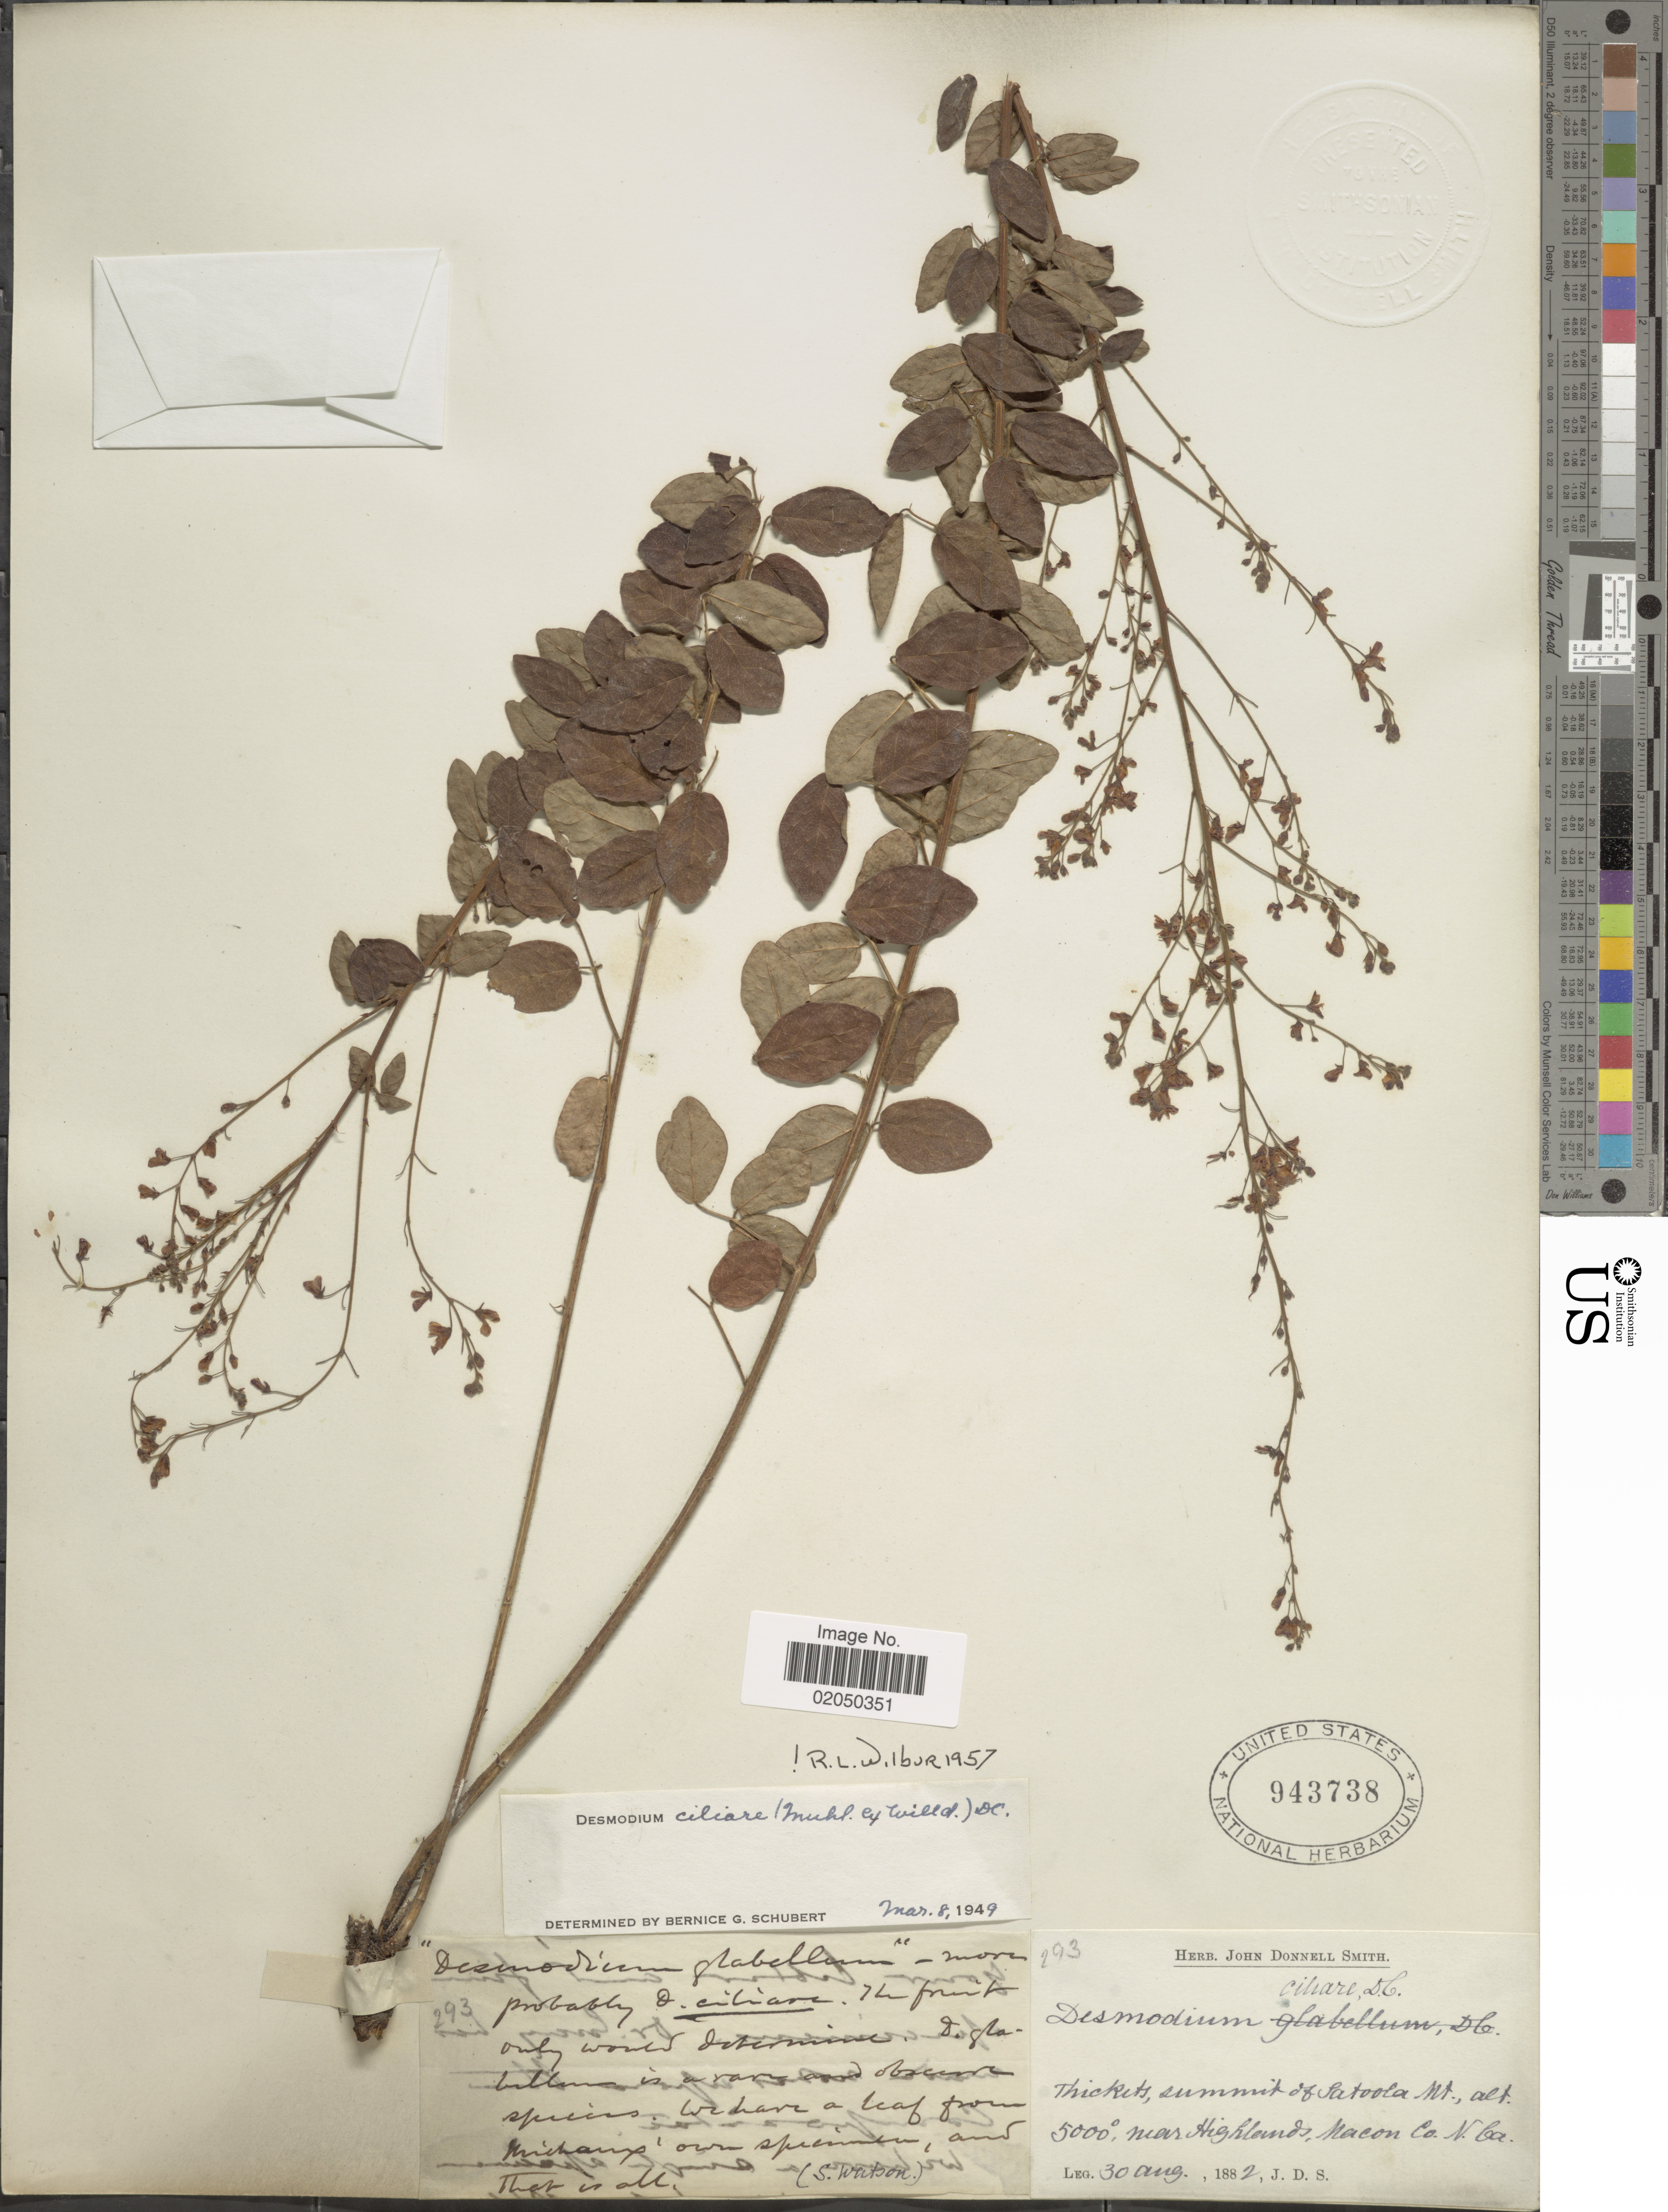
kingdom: Plantae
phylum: Tracheophyta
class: Magnoliopsida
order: Fabales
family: Fabaceae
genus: Desmodium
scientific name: Desmodium ciliare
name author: (Muhl. ex Willd.) DC.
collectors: J. Donnell Smith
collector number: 293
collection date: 1882-08-30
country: United States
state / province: North Carolina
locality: Summit of Satoola Mt. near Higlands, Macon Co.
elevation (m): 1524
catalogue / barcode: US 943738